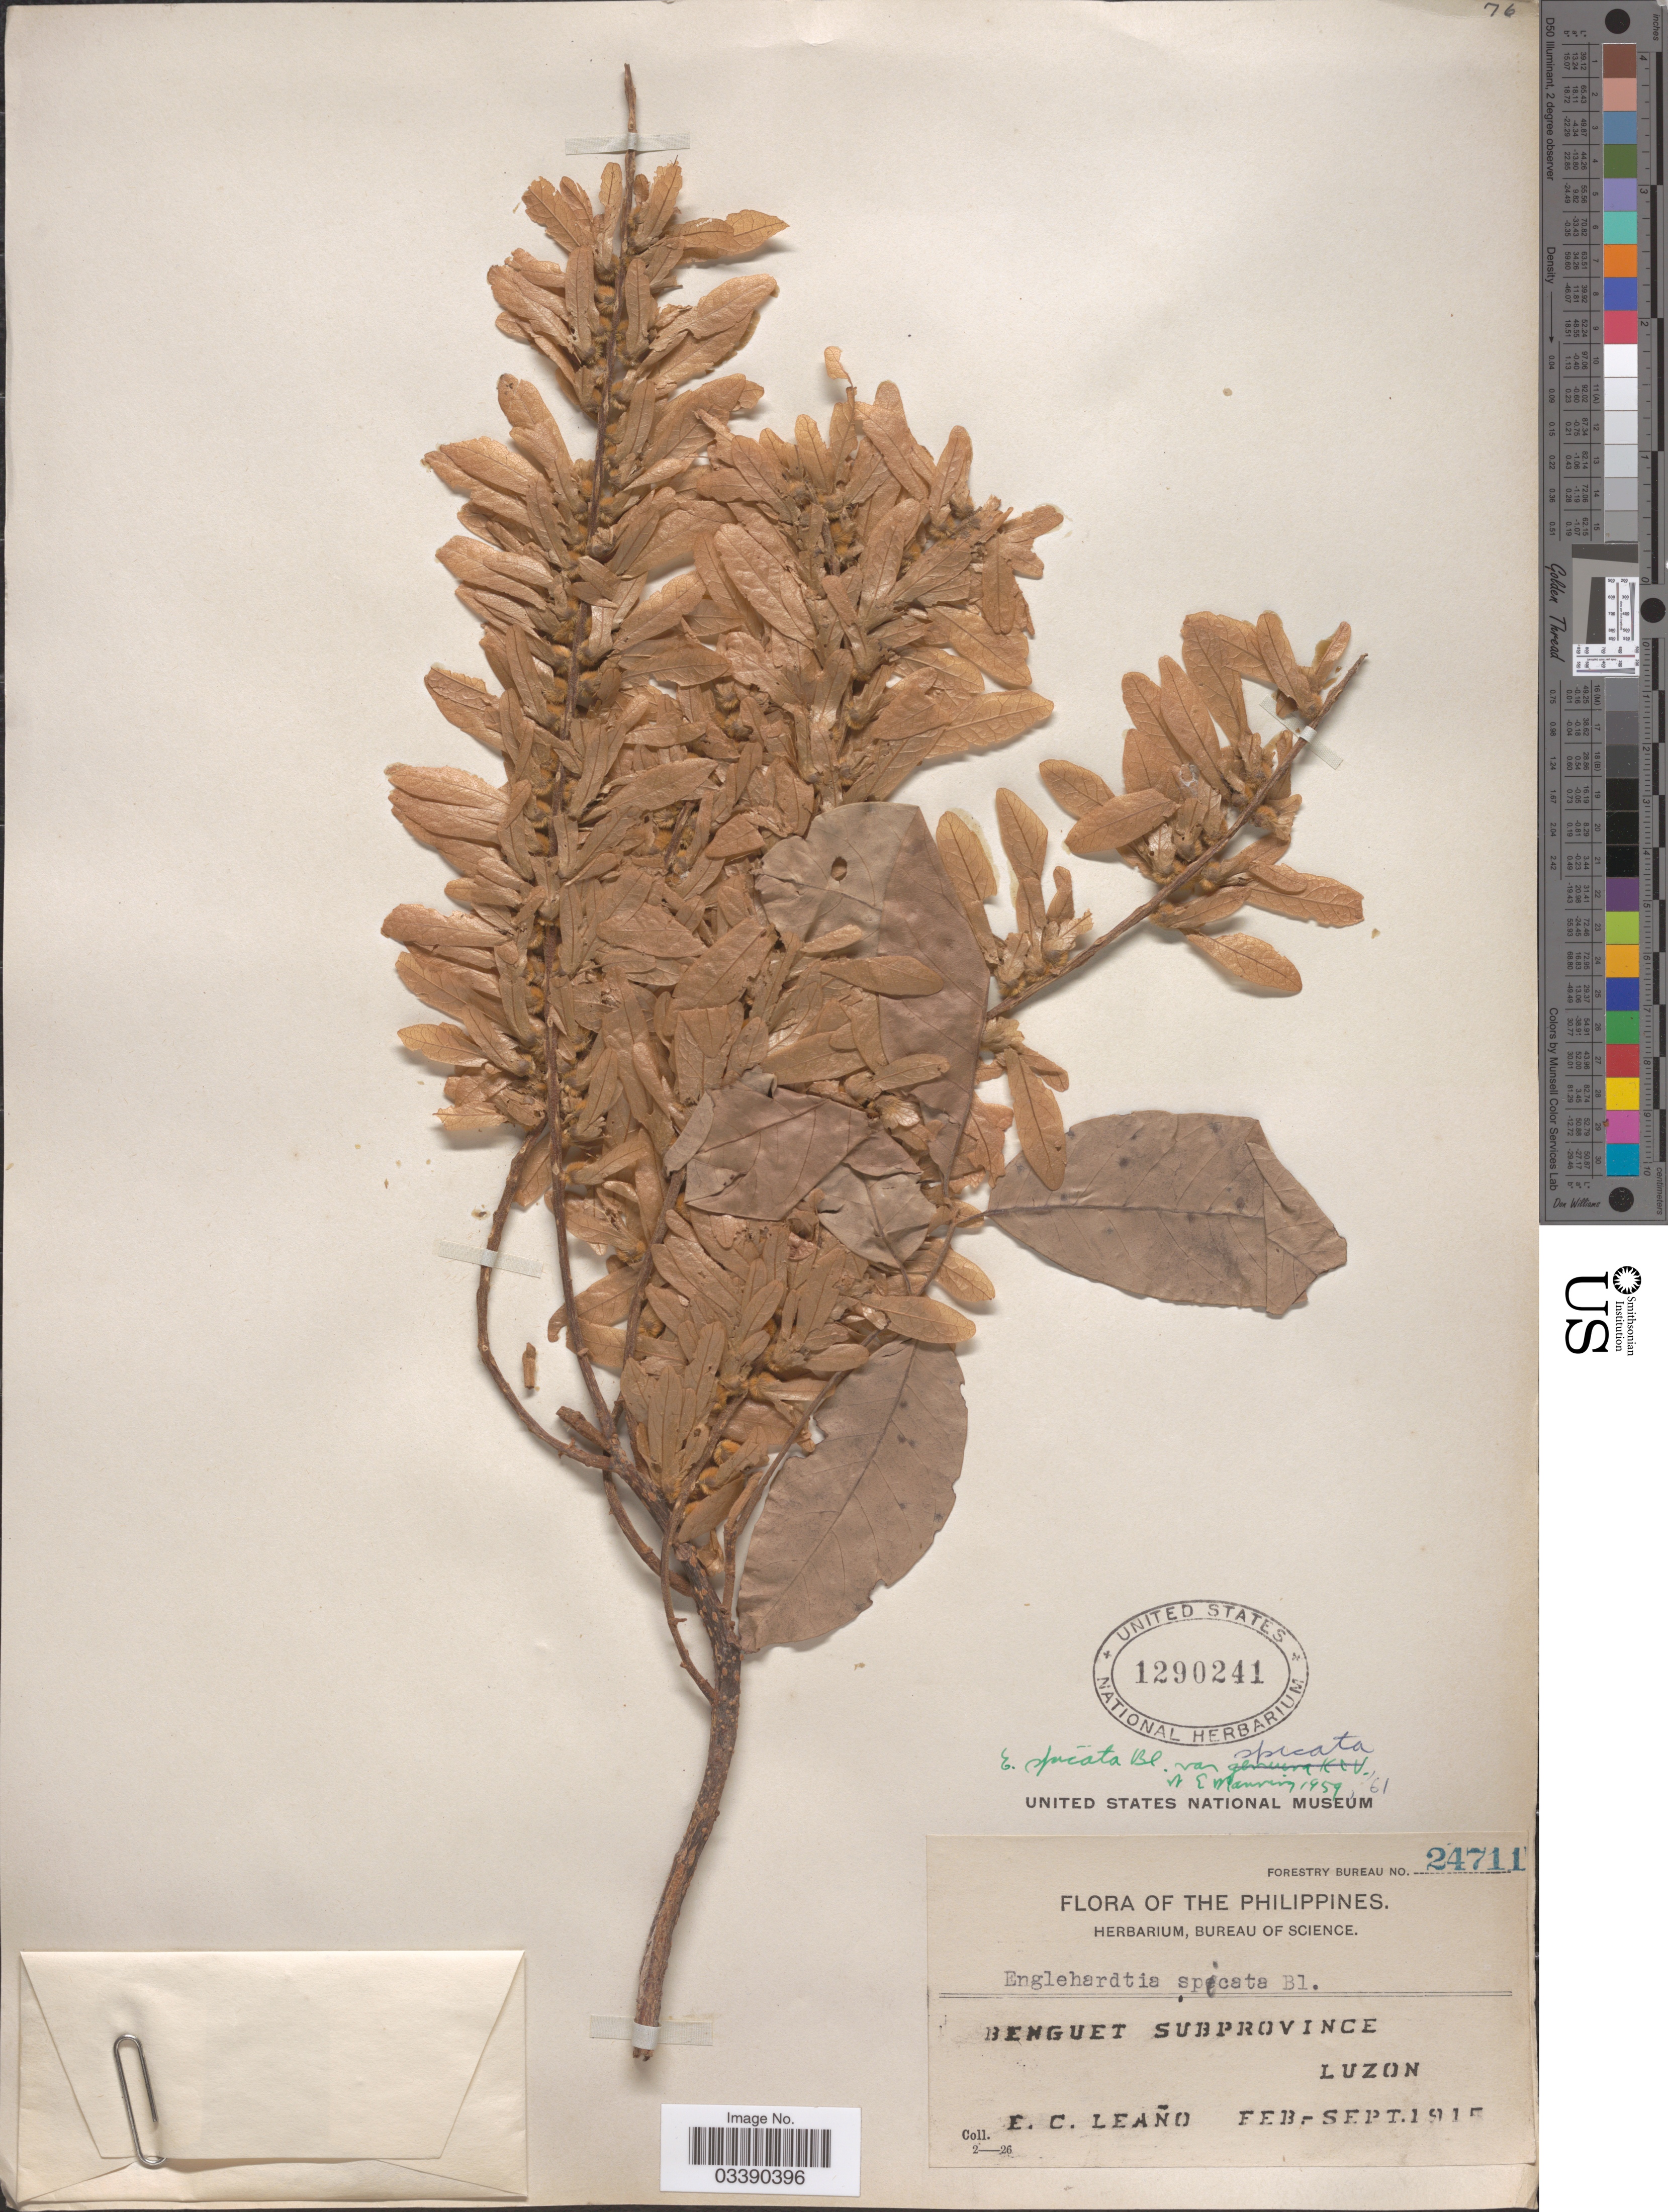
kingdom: Plantae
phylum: Tracheophyta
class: Magnoliopsida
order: Fagales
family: Juglandaceae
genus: Engelhardia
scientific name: Engelhardia spicata var. spicata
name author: Lesch. ex Blume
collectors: E. Leano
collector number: Forestry Bureau 24711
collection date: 1915-02/1915-09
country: Philippines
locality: Benguet Subprovince. Luzon.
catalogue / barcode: US 1290241